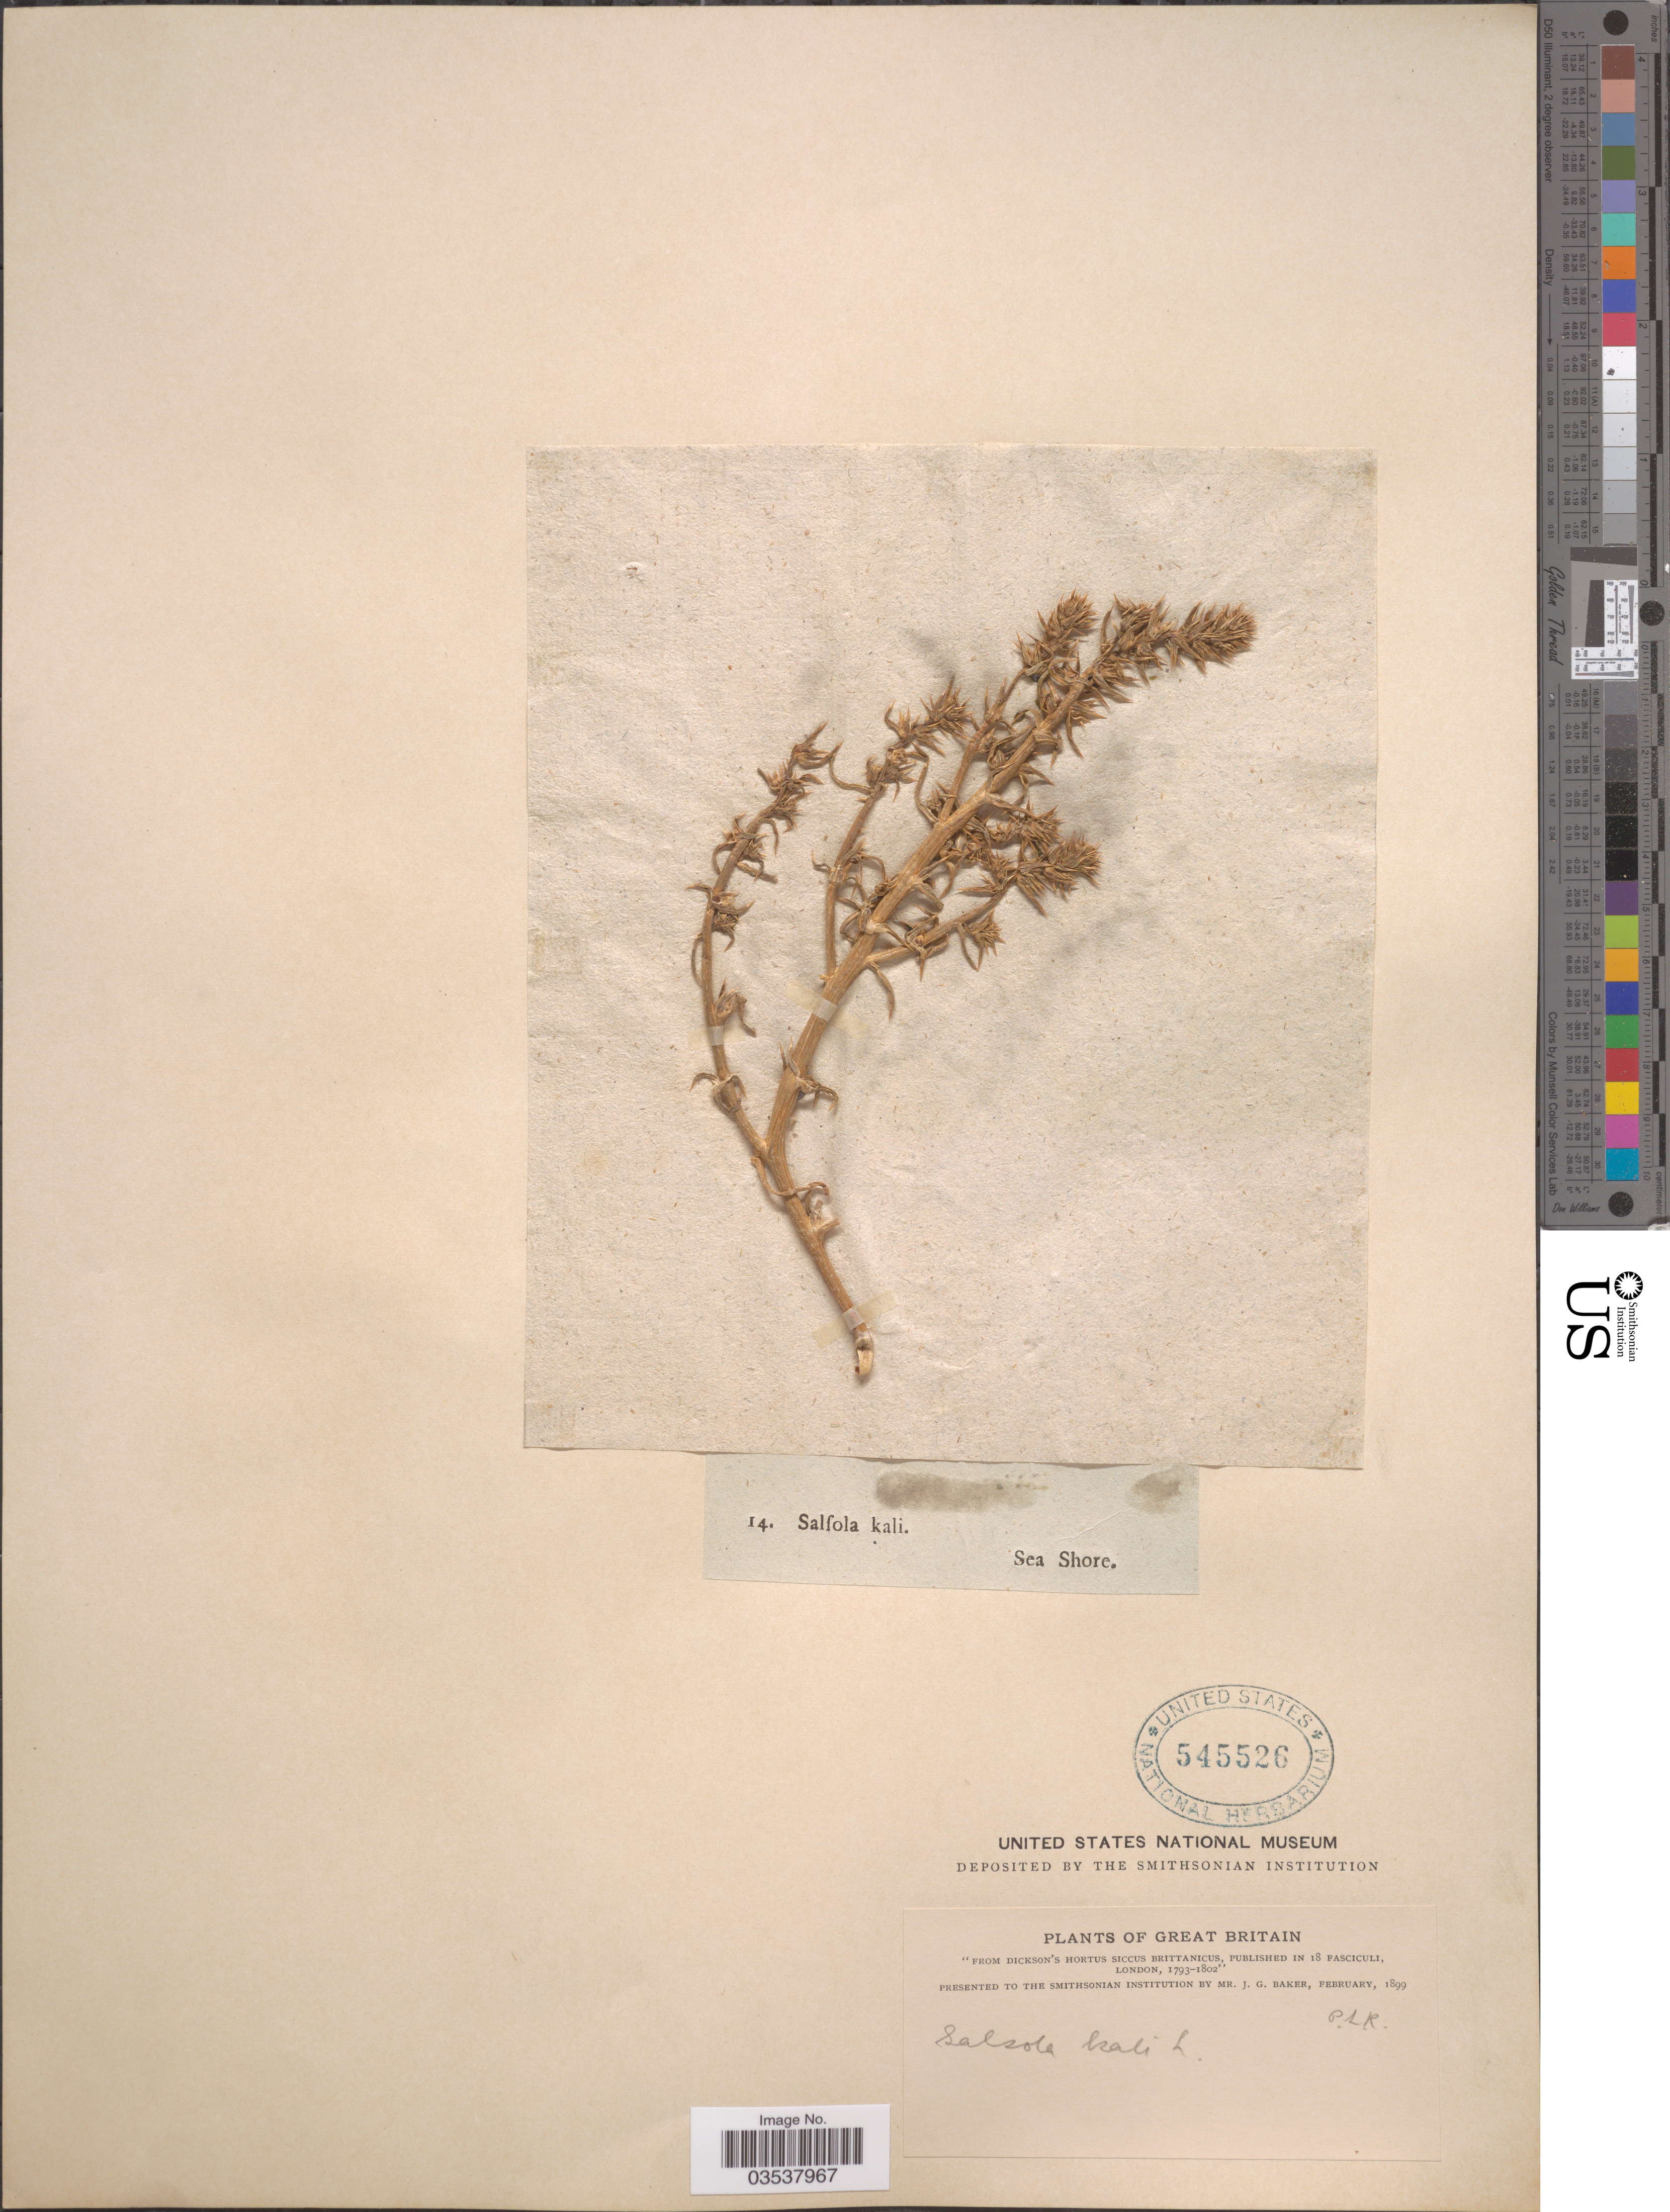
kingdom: Plantae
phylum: Tracheophyta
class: Magnoliopsida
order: Caryophyllales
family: Amaranthaceae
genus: Salsola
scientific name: Salsola kali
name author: L.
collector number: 14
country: United Kingdom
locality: Great Britain.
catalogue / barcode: US 545526